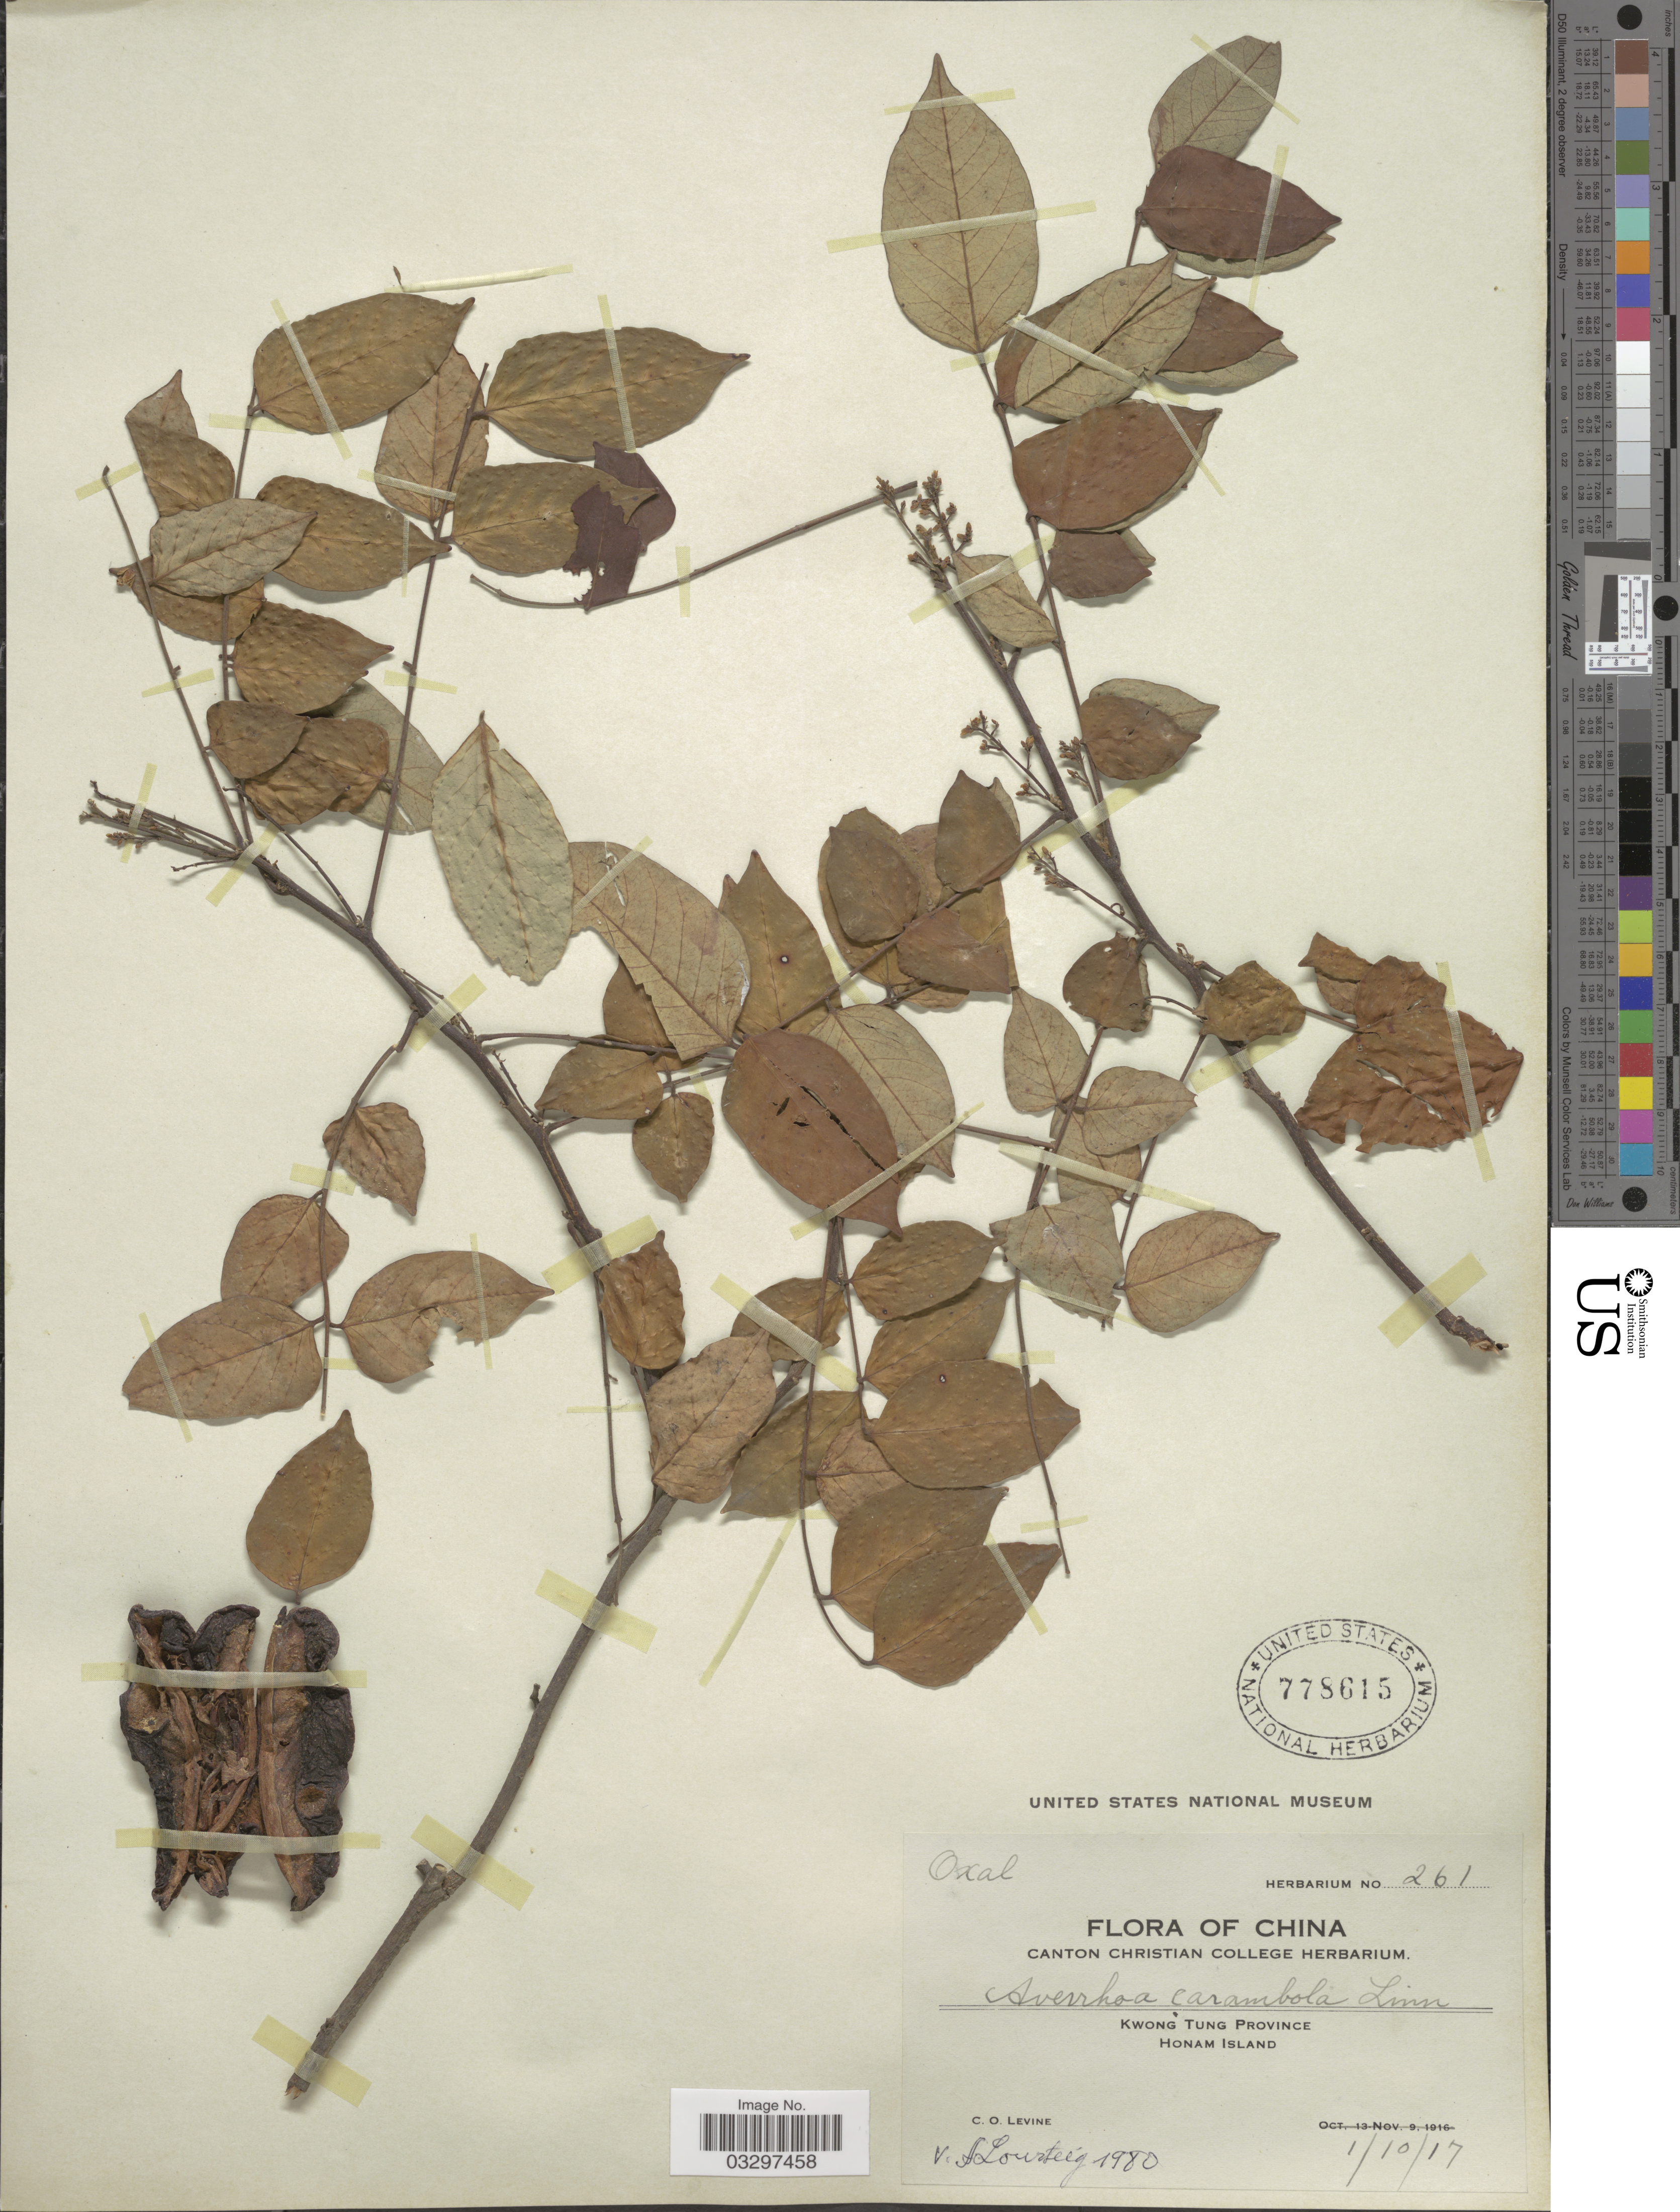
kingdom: Plantae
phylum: Tracheophyta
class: Magnoliopsida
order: Oxalidales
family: Oxalidaceae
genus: Averrhoa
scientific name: Averrhoa carambola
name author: L.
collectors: C. O. Levine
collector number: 261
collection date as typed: Transcribed d/m/y: 10/1/17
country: China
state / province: Guangdong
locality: Kwong Tung Province, Honam Island.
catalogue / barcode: US 778615